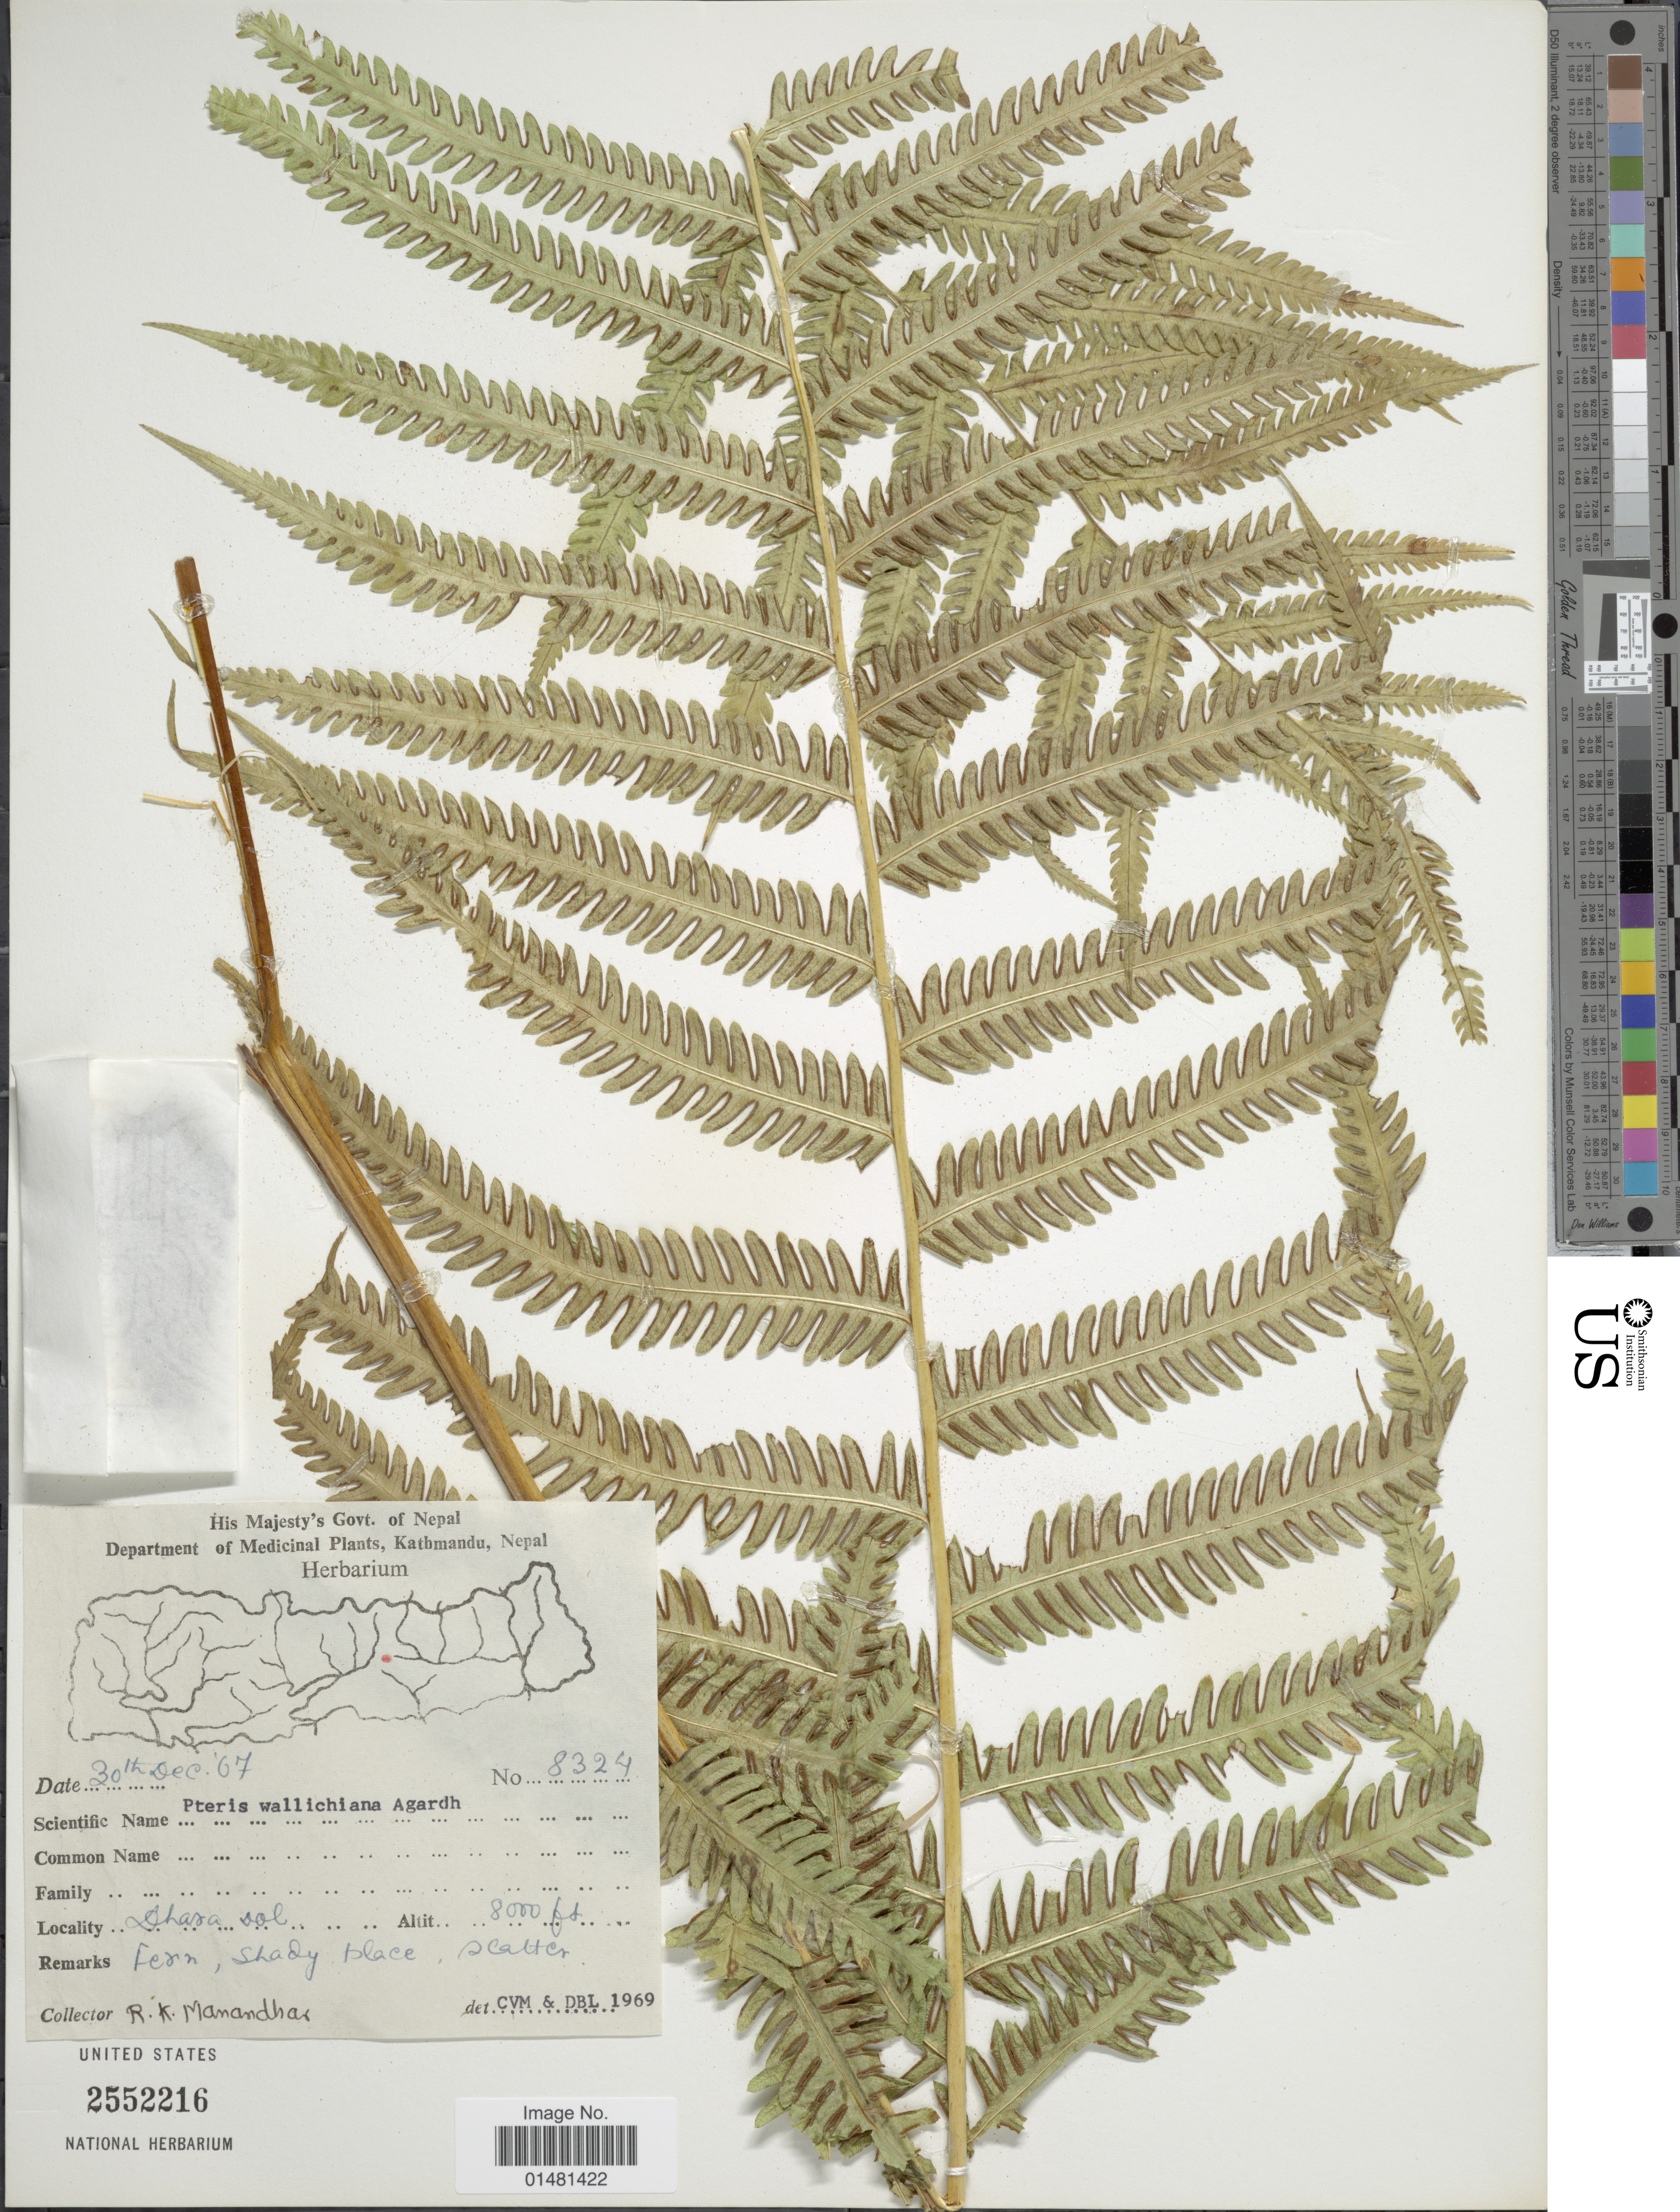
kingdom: Plantae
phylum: Tracheophyta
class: Polypodiopsida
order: Polypodiales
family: Pteridaceae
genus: Pteris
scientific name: Pteris wallichiana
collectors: R. Manandhar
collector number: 8324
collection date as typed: Transcribed d/m/y: 30/12/67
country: Nepal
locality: Dhasa Dol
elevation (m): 2438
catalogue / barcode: US 2552216